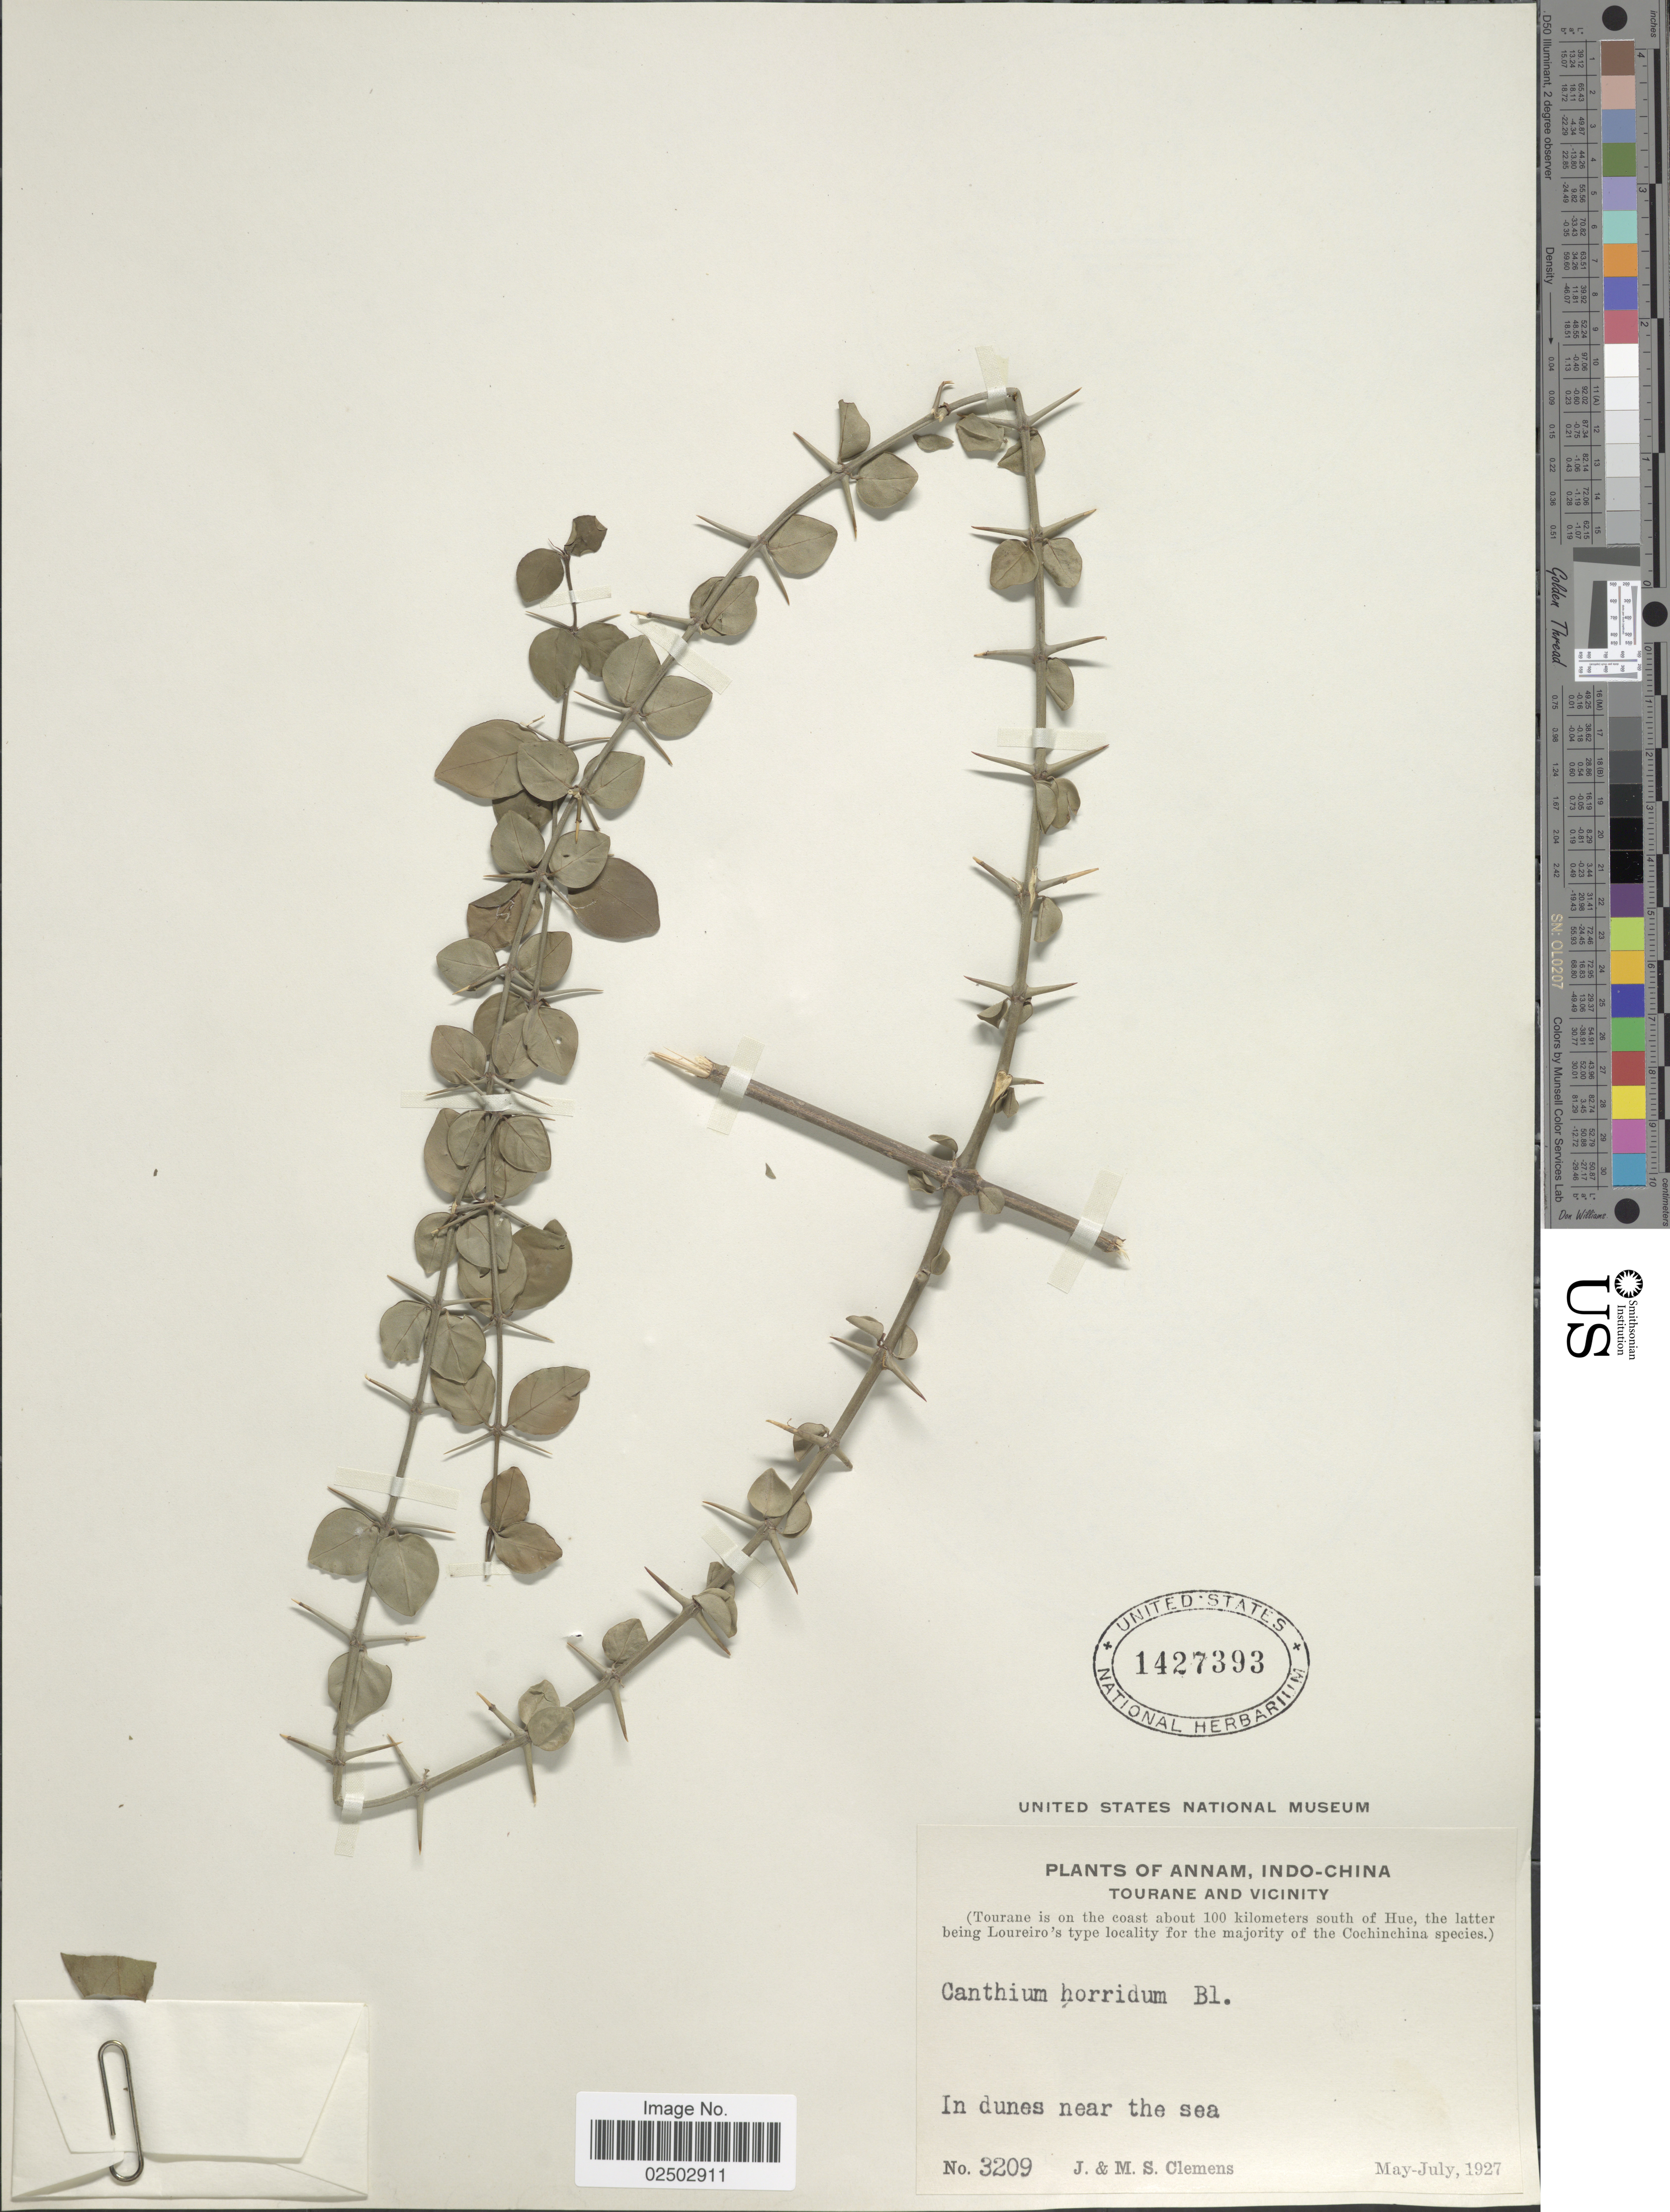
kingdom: Plantae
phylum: Tracheophyta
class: Magnoliopsida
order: Gentianales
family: Rubiaceae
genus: Canthium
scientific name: Canthium horridum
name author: Blume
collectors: J. Clemens & M. S. Clemens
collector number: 3209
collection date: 1927-05/1927-07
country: Vietnam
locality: Annam, Indo-China, Tourane and Vicinity, (Tourane is on the coast about 100 kilometers south of Hue) In dunes near the sea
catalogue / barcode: US 1427393